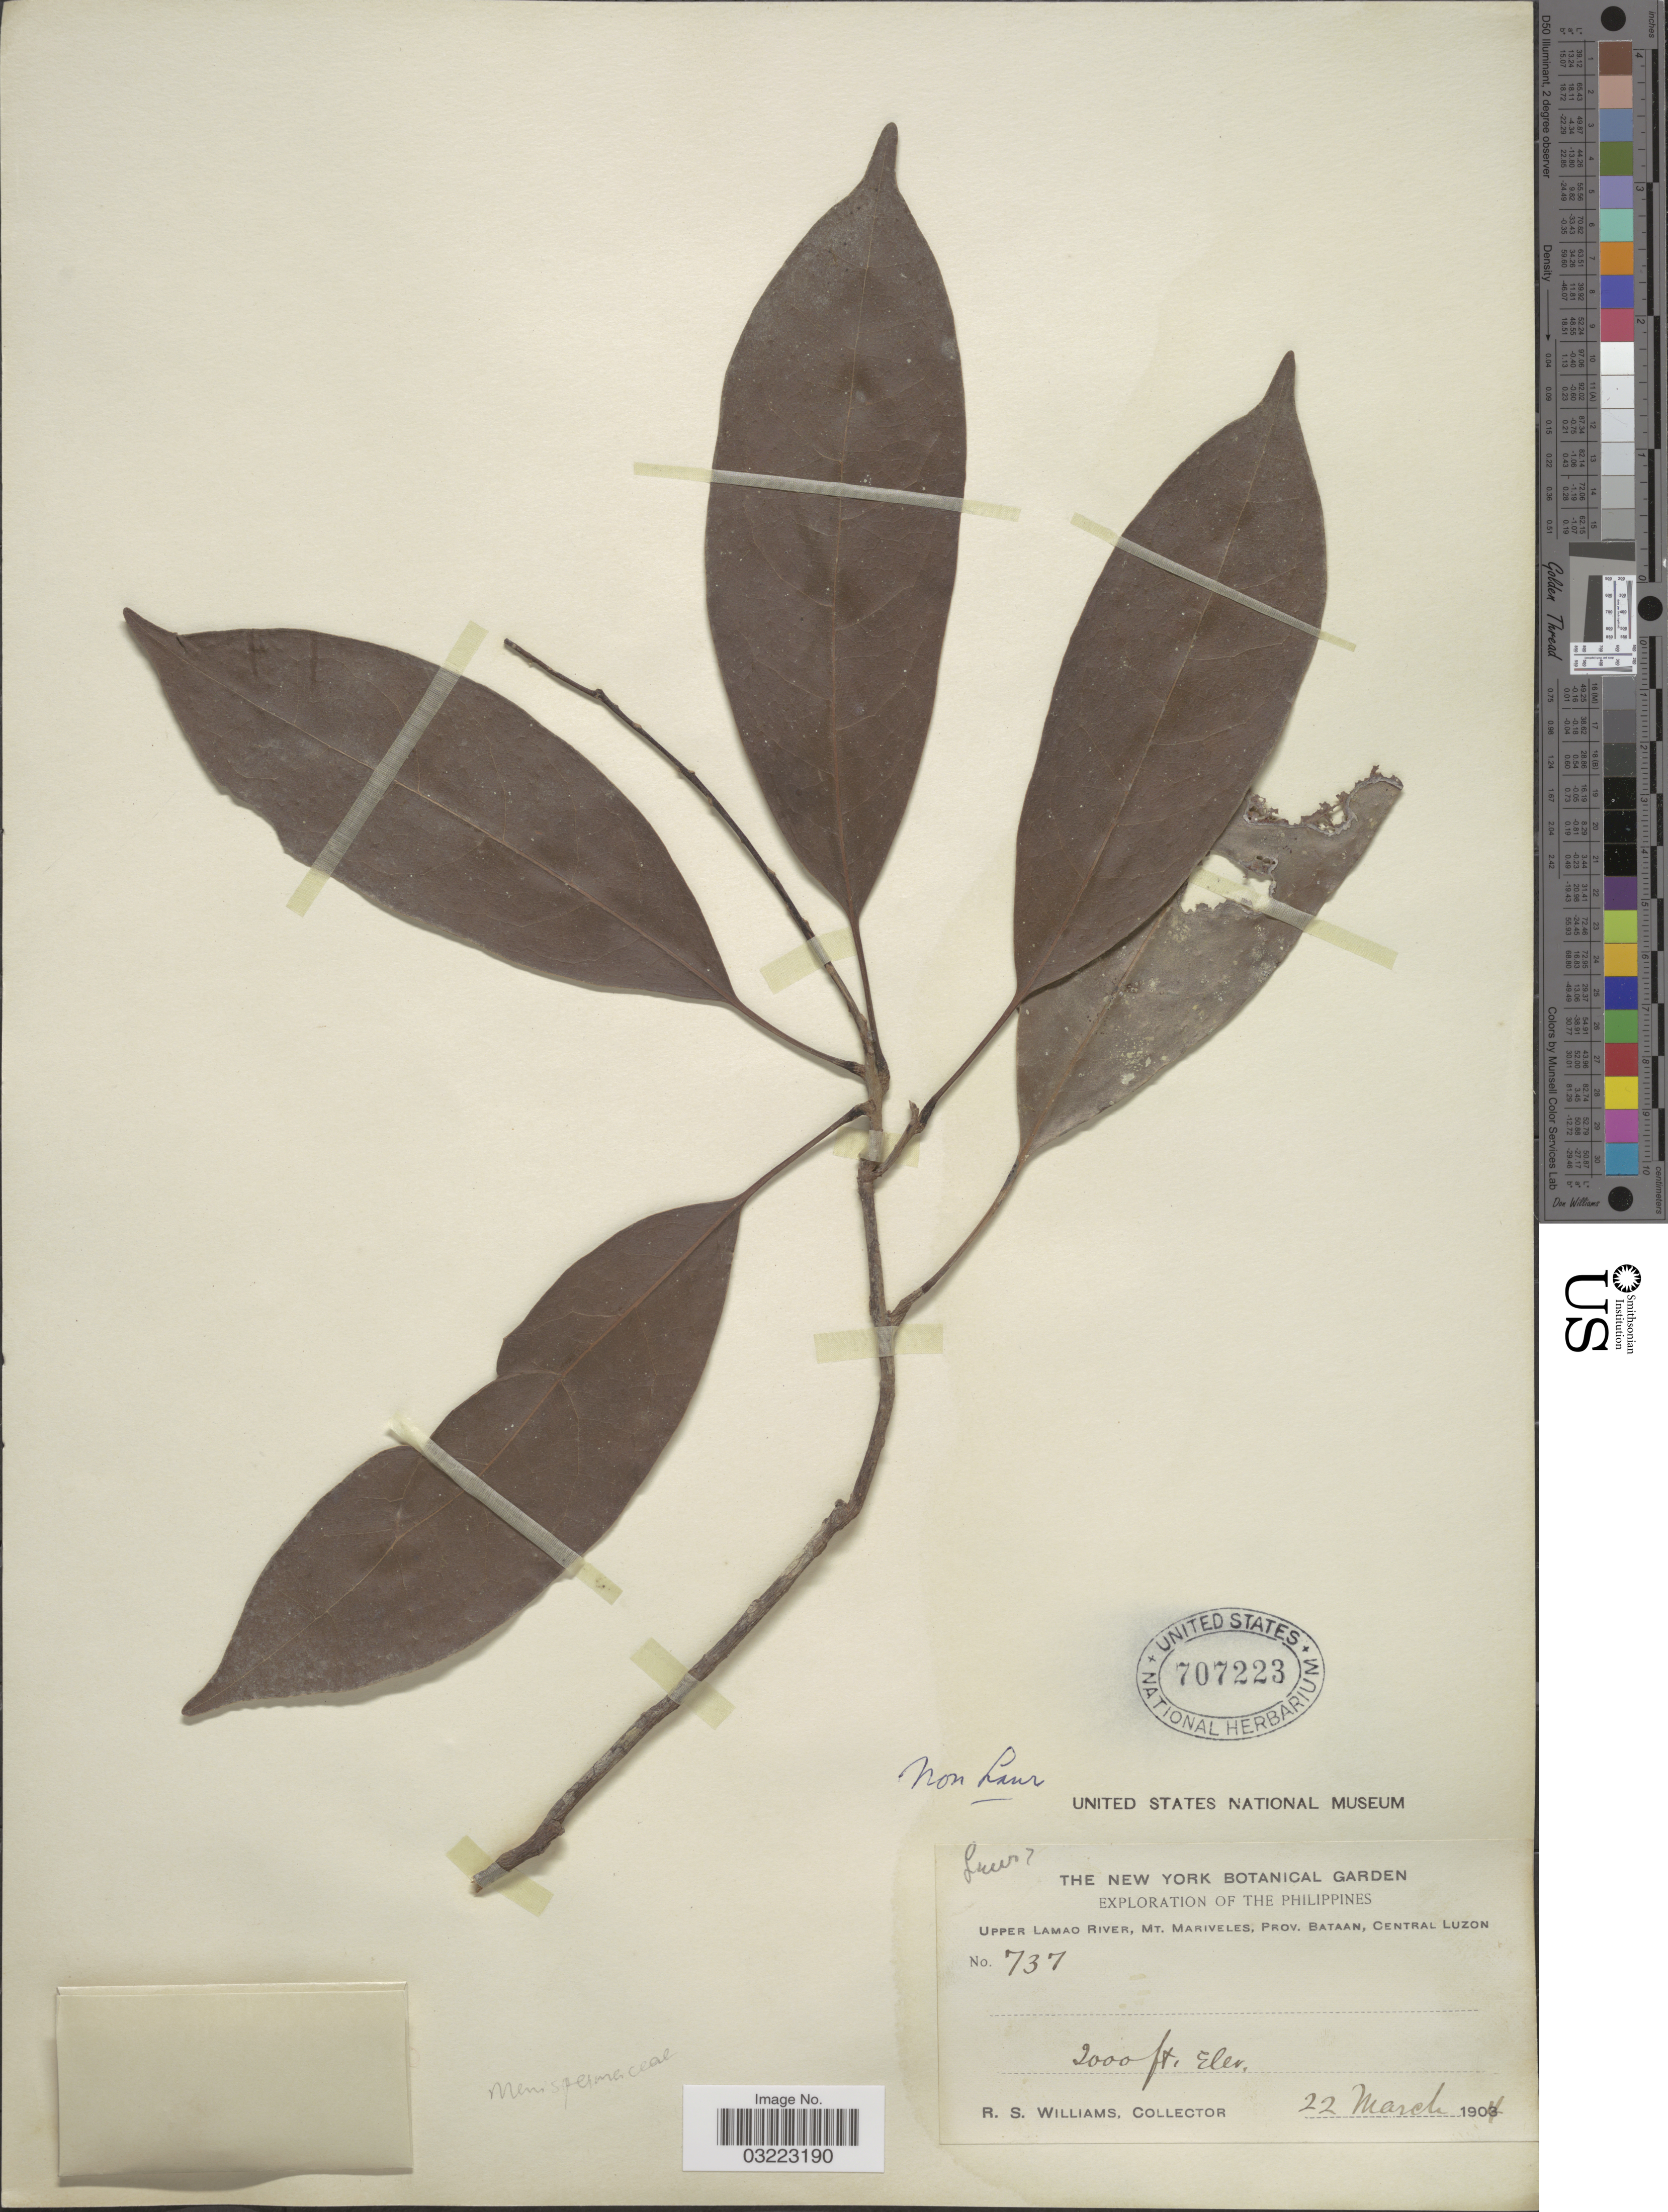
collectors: R. S. Williams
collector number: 737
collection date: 1904-03-22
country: Philippines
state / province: Central Luzon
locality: Upper Lamao River, Mt. Mariveles, Prov. Bataan.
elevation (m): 610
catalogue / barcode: US 707223